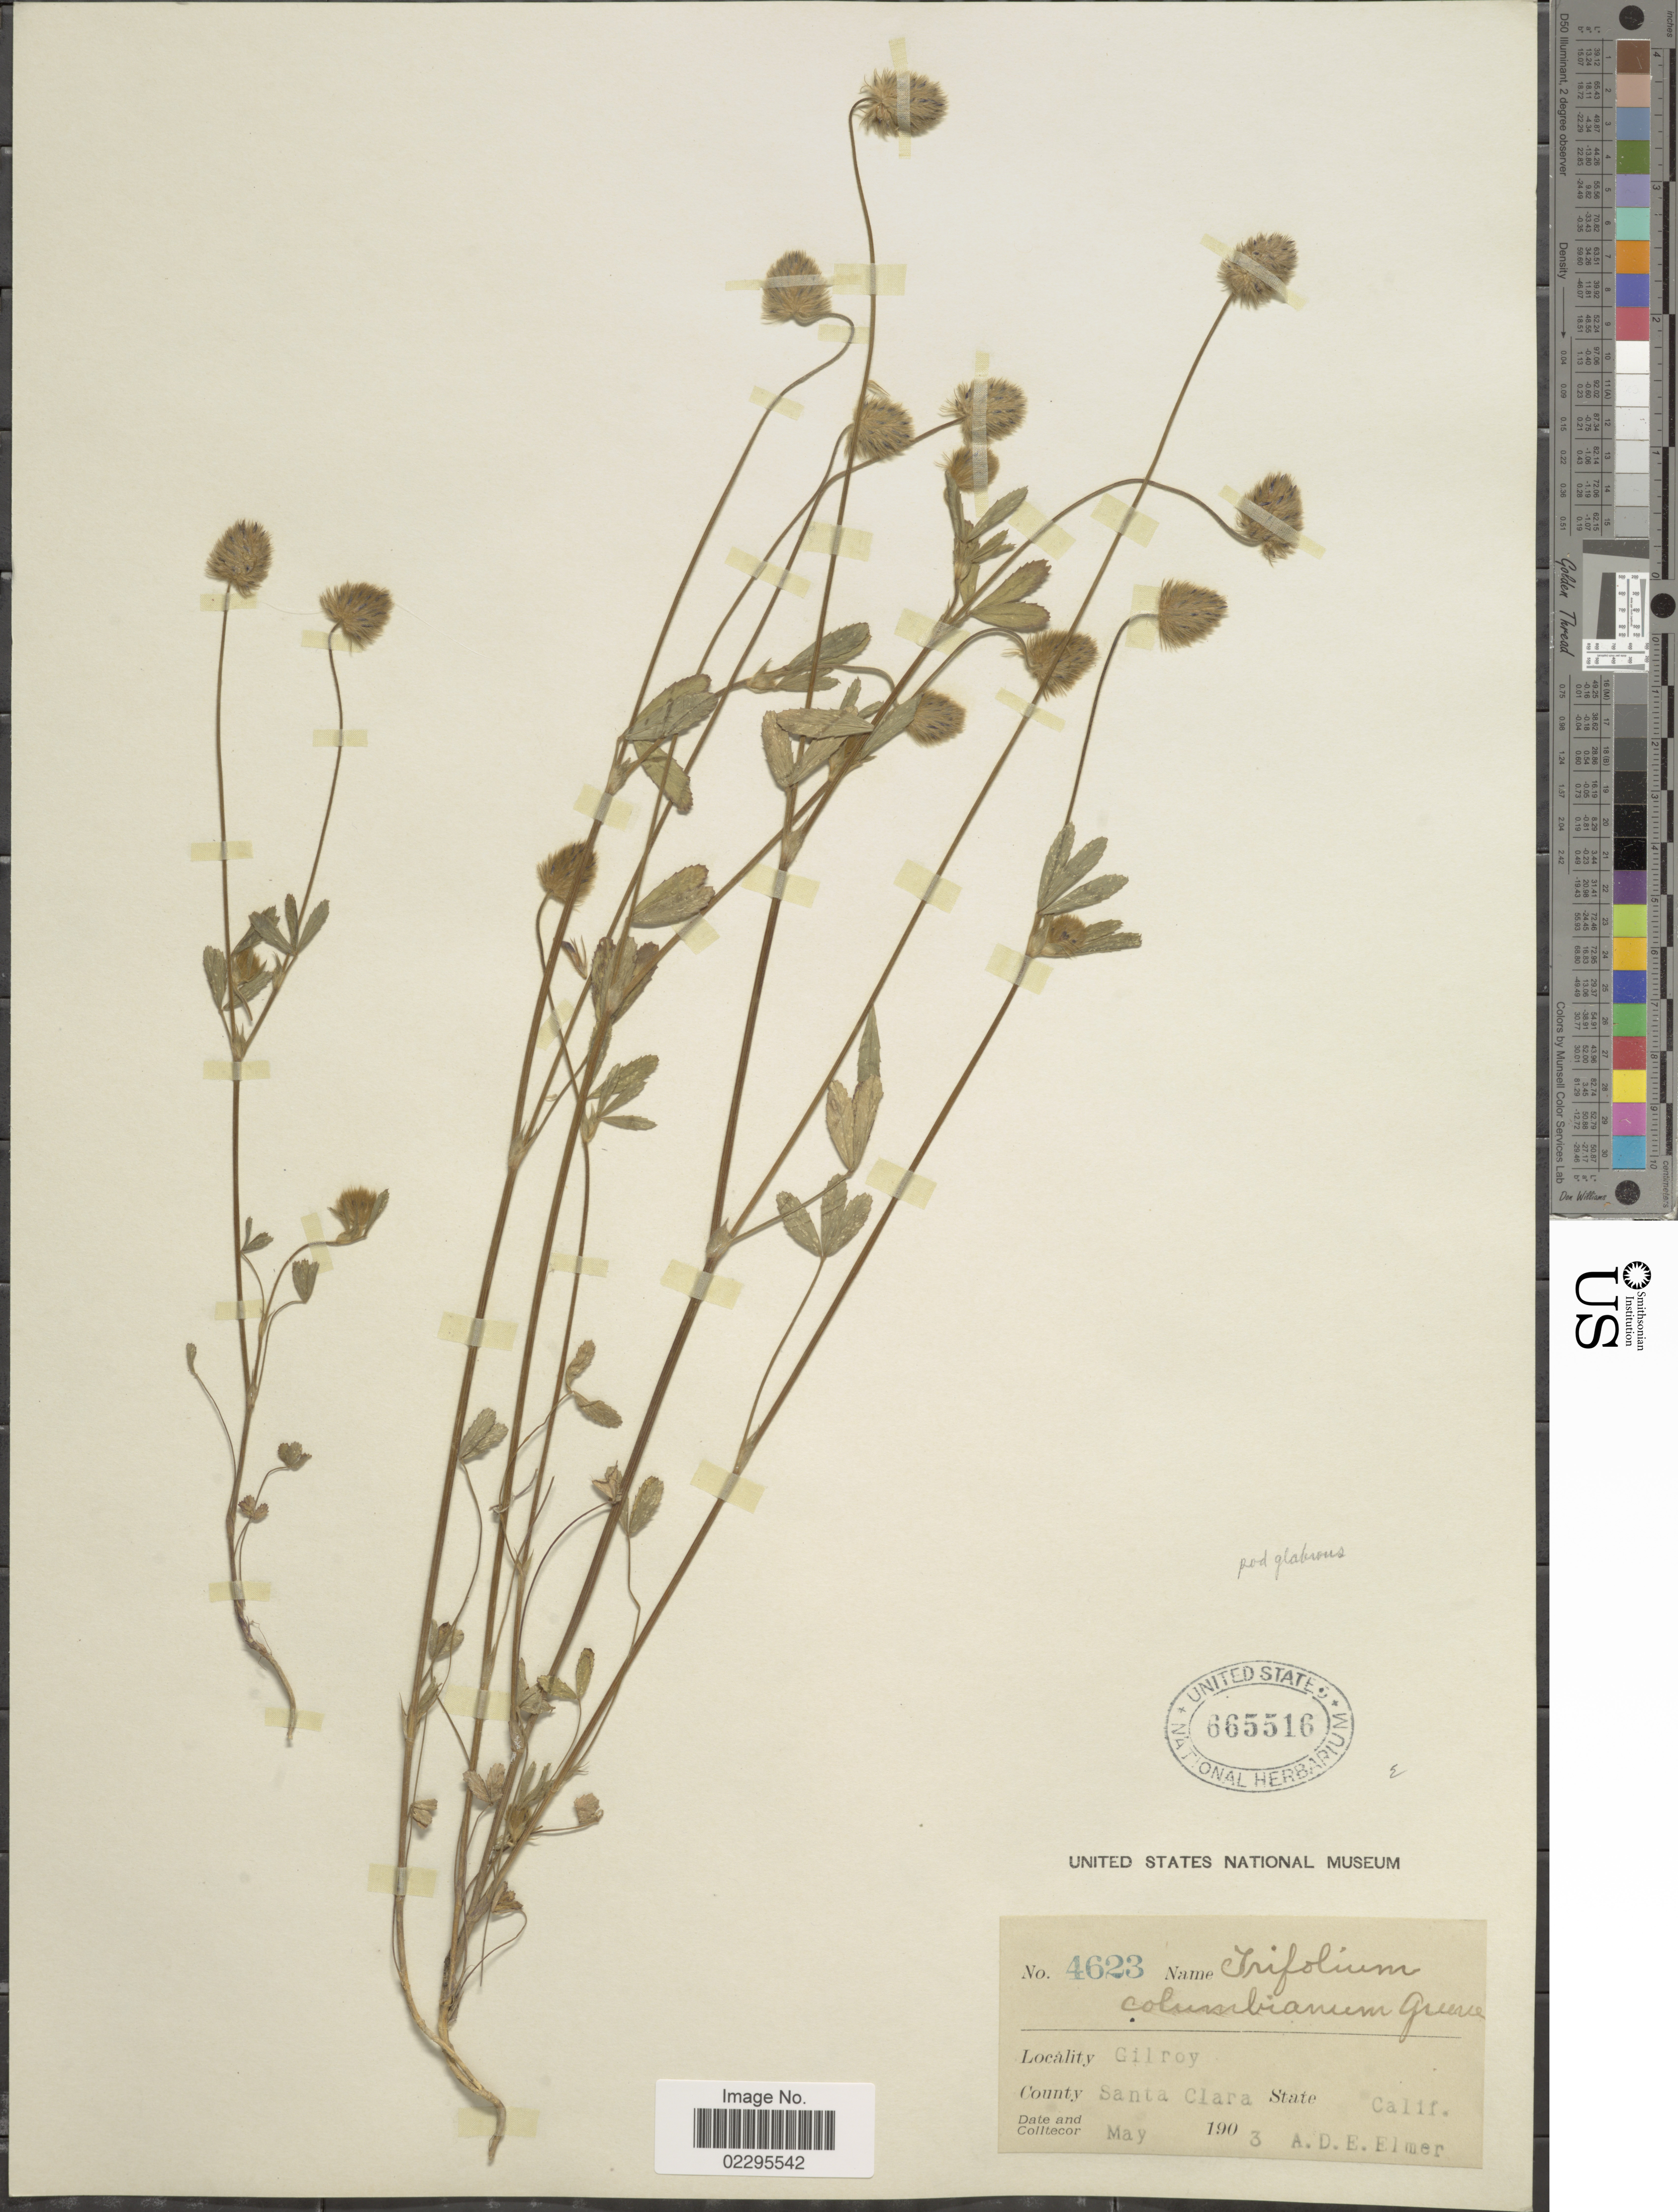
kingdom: Plantae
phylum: Tracheophyta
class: Magnoliopsida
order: Fabales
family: Fabaceae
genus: Trifolium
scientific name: Trifolium albopurpureum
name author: Torr. & A. Gray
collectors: A. D. E. Elmer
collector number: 4623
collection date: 1903-05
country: United States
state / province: California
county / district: Santa Clara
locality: Gilroy. County Santa Clara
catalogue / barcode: US 665516